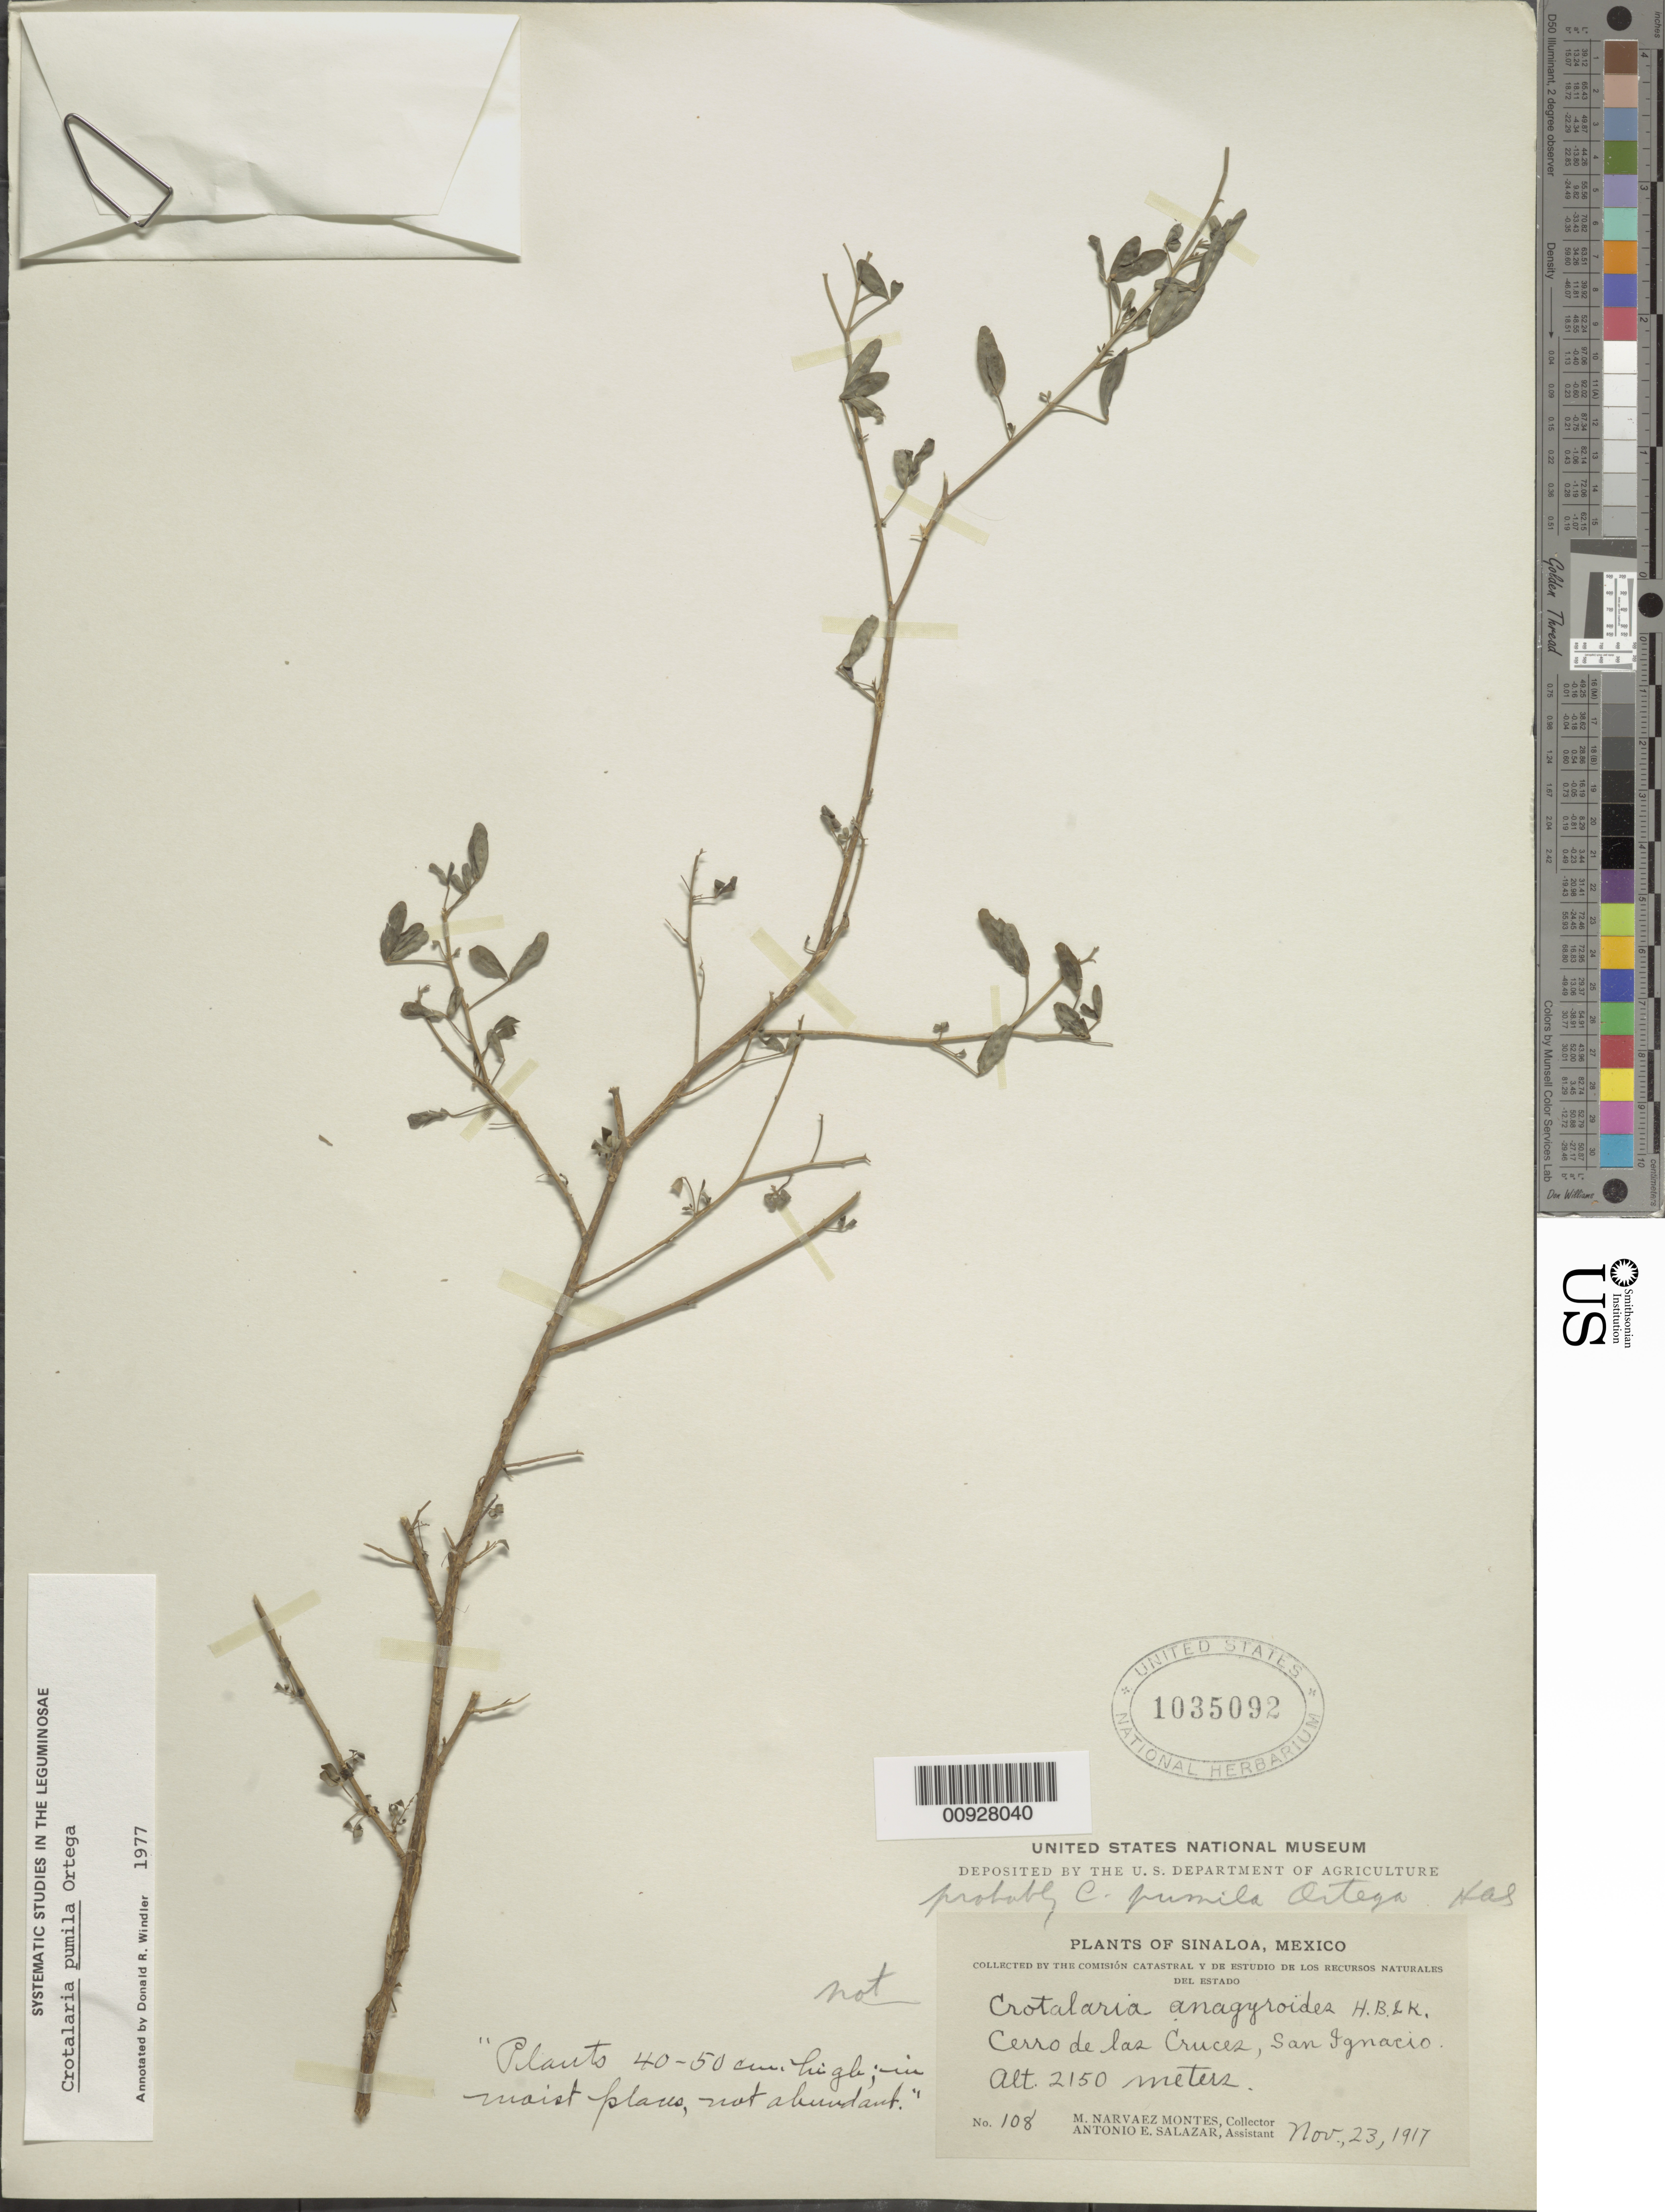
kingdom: Plantae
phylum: Tracheophyta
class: Magnoliopsida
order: Fabales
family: Fabaceae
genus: Crotalaria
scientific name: Crotalaria pumila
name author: Ortega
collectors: M. Narvaez-Montes & A. E. Salazar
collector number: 108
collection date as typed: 23 Nov 1917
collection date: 1917-11-23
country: Mexico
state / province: Sinaloa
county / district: San Ignacio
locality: Cerro de las Cruces, San Ignacio, Sinaloa.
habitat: In moist places.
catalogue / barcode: US 1035092